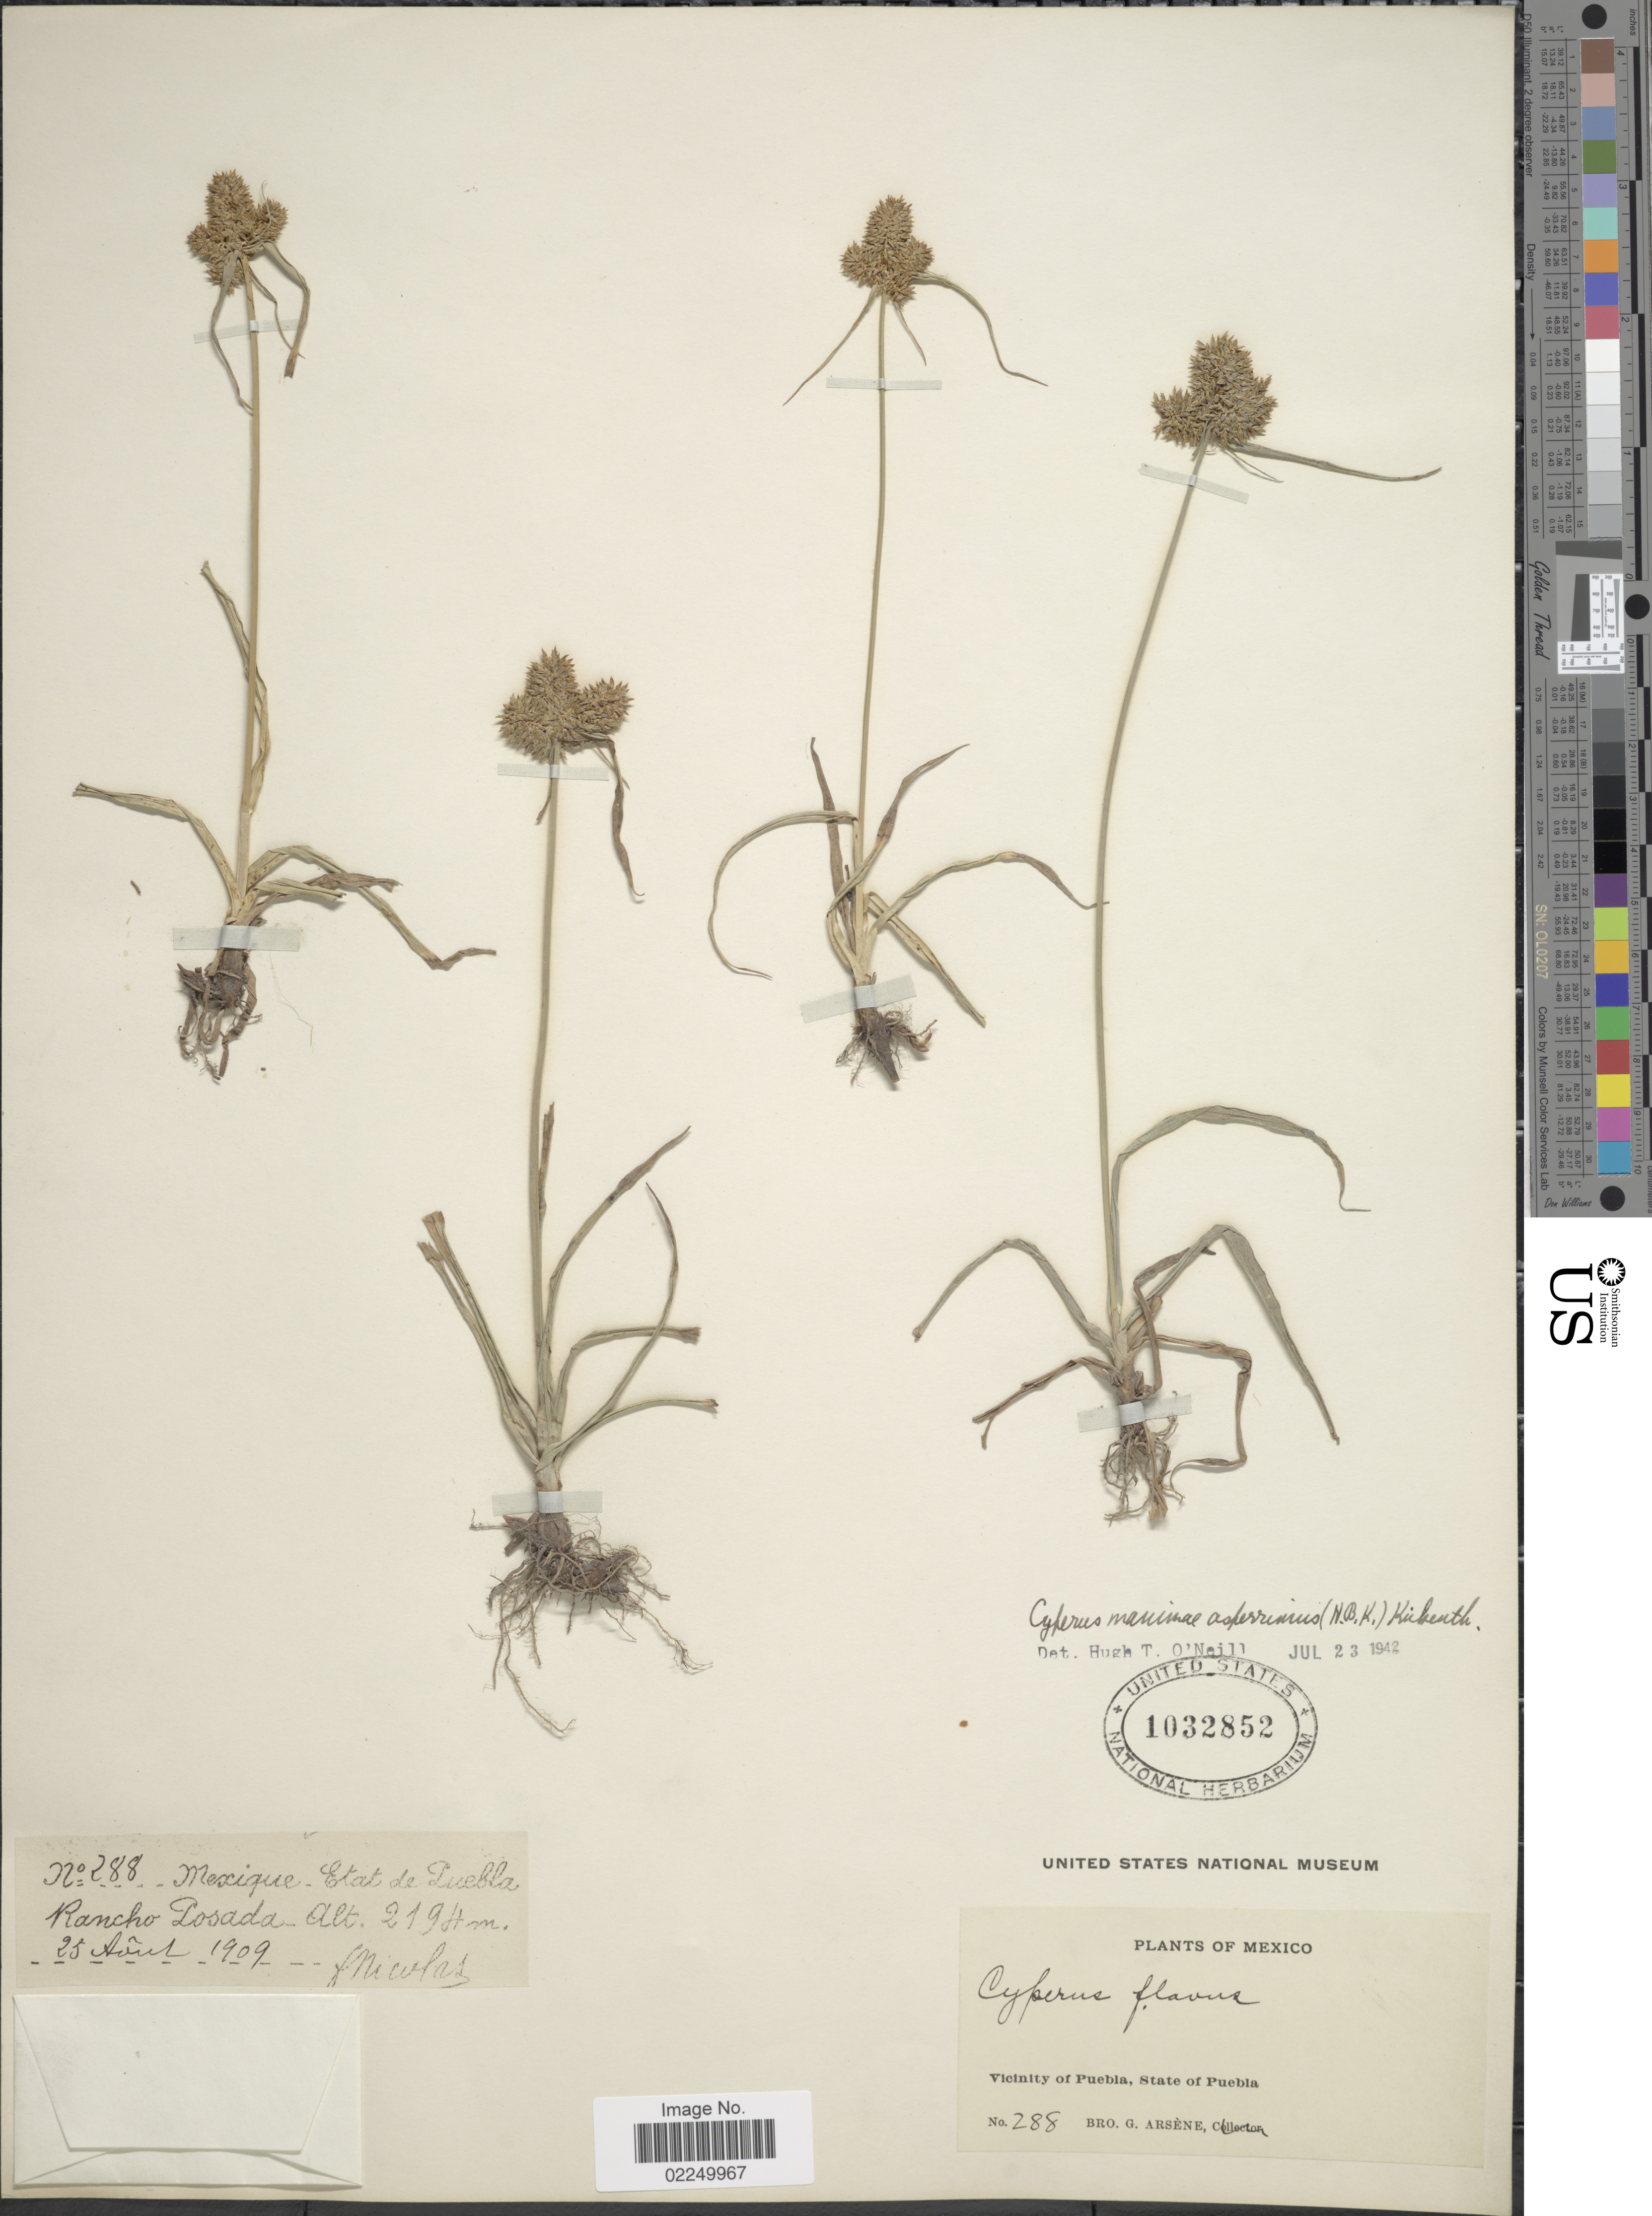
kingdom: Plantae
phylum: Tracheophyta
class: Liliopsida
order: Poales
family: Cyperaceae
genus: Cyperus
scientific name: Cyperus manimae var. asperrimus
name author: (Liebm.) Kük.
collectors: Bro. G. Arsène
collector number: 288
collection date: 1909-08-25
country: Mexico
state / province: Puebla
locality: Rancho Posada, Vicinity of Puebla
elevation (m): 2194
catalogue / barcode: US 1032852